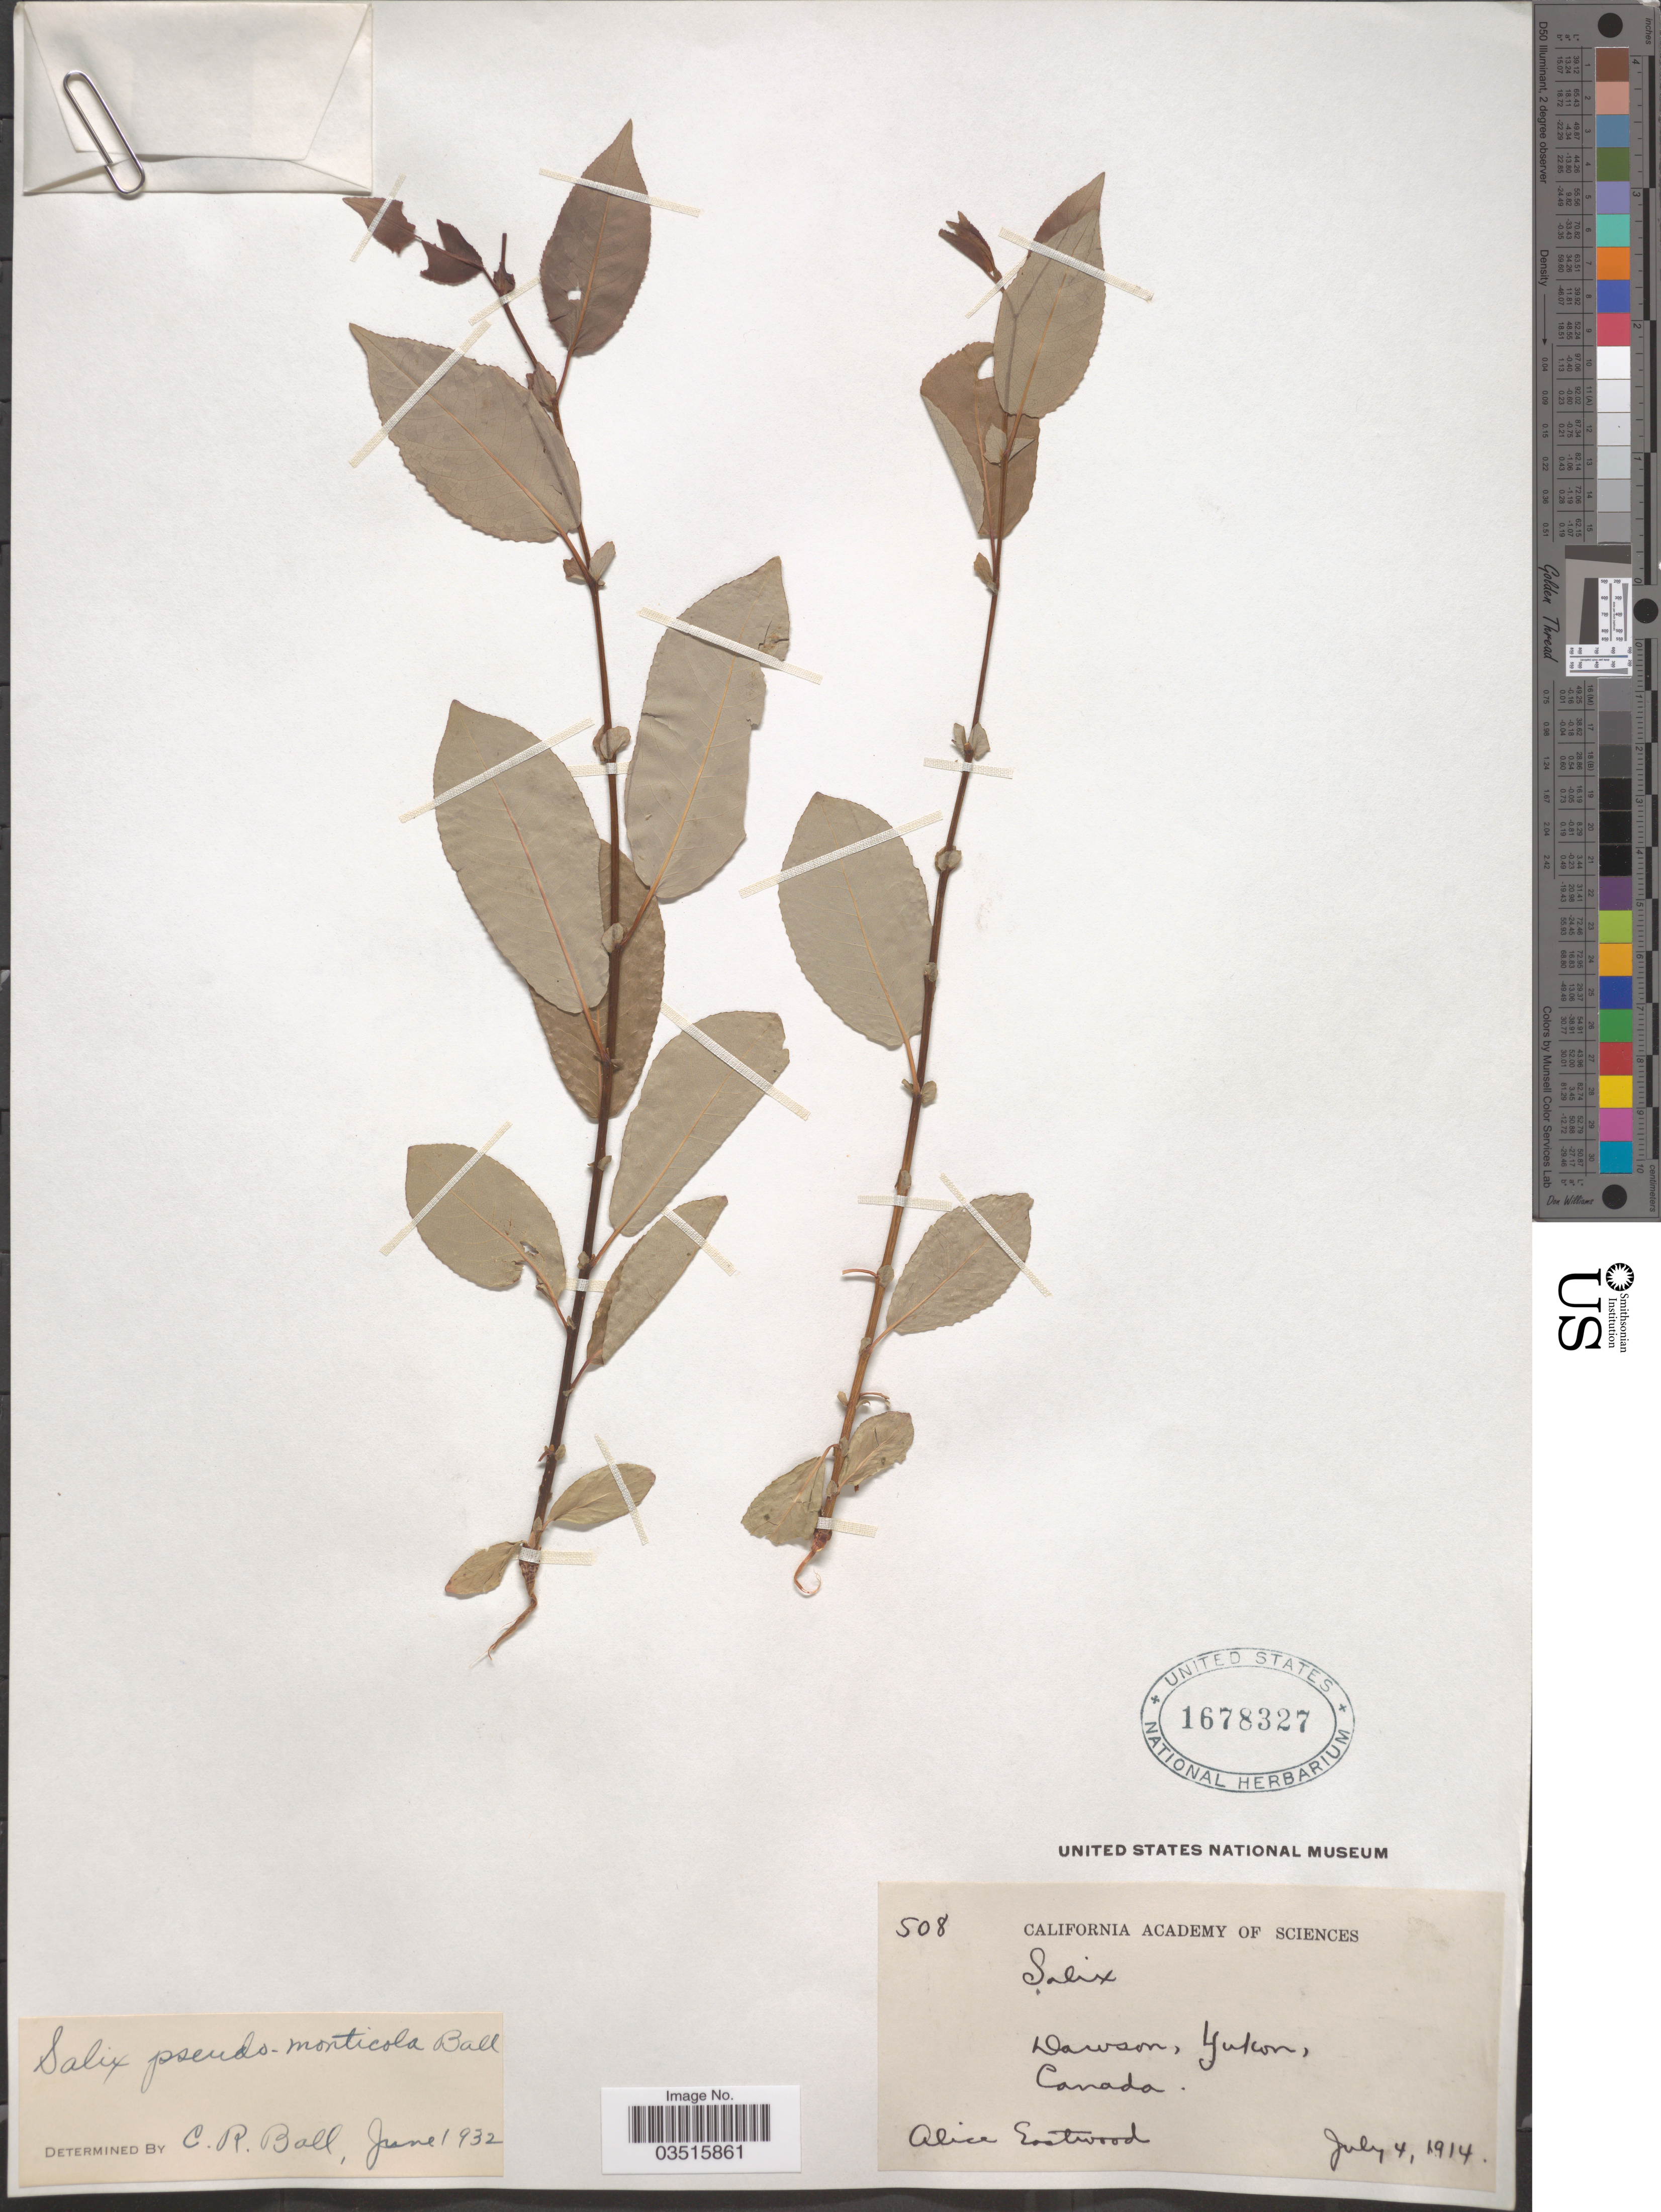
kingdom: Plantae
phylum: Tracheophyta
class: Magnoliopsida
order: Malpighiales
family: Salicaceae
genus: Salix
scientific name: Salix monticola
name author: Bebb.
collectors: A. Eastwood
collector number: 508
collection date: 1914-07-04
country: Canada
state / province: Yukon Territory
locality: Dawson, Yukon.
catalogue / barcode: US 1678327